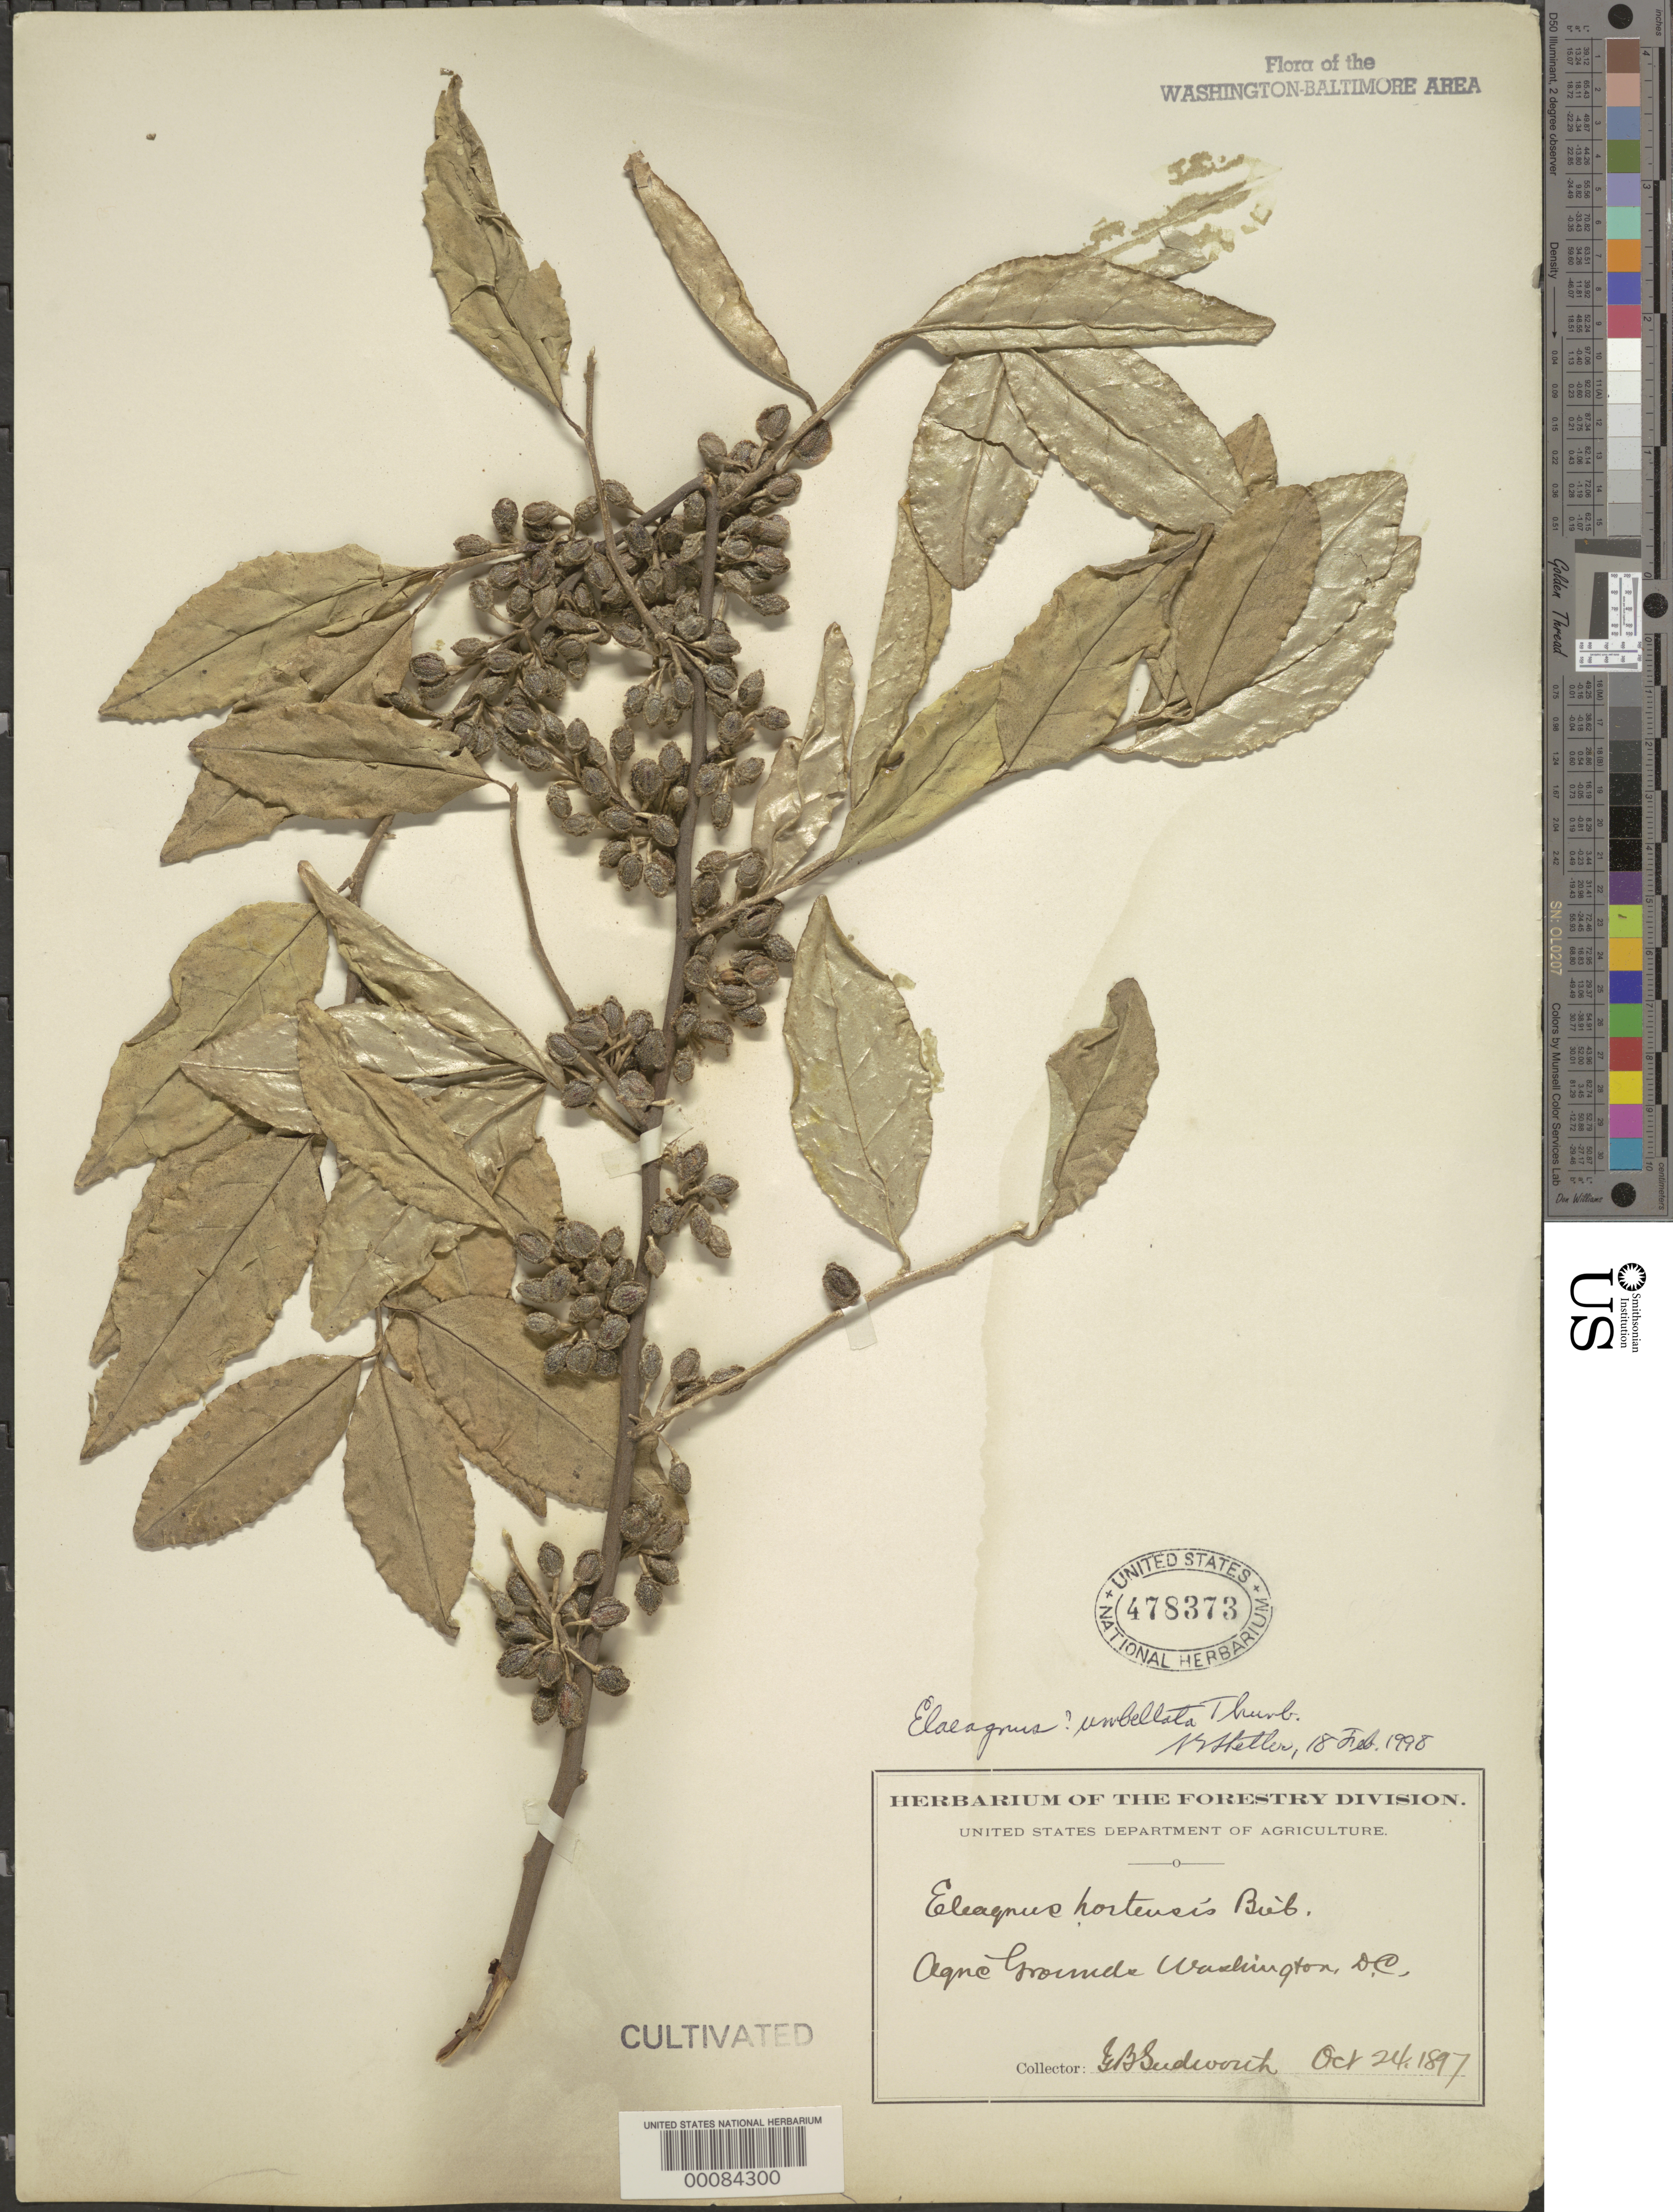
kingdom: Plantae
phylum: Tracheophyta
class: Magnoliopsida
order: Rosales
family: Elaeagnaceae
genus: Elaeagnus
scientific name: Elaeagnus umbellata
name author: Thunb.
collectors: G. B. Sudworth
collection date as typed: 24 Oct 1897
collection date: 1897-10-24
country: United States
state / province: District of Columbia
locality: Dept. of Agriculture Grounds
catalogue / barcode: US 478373